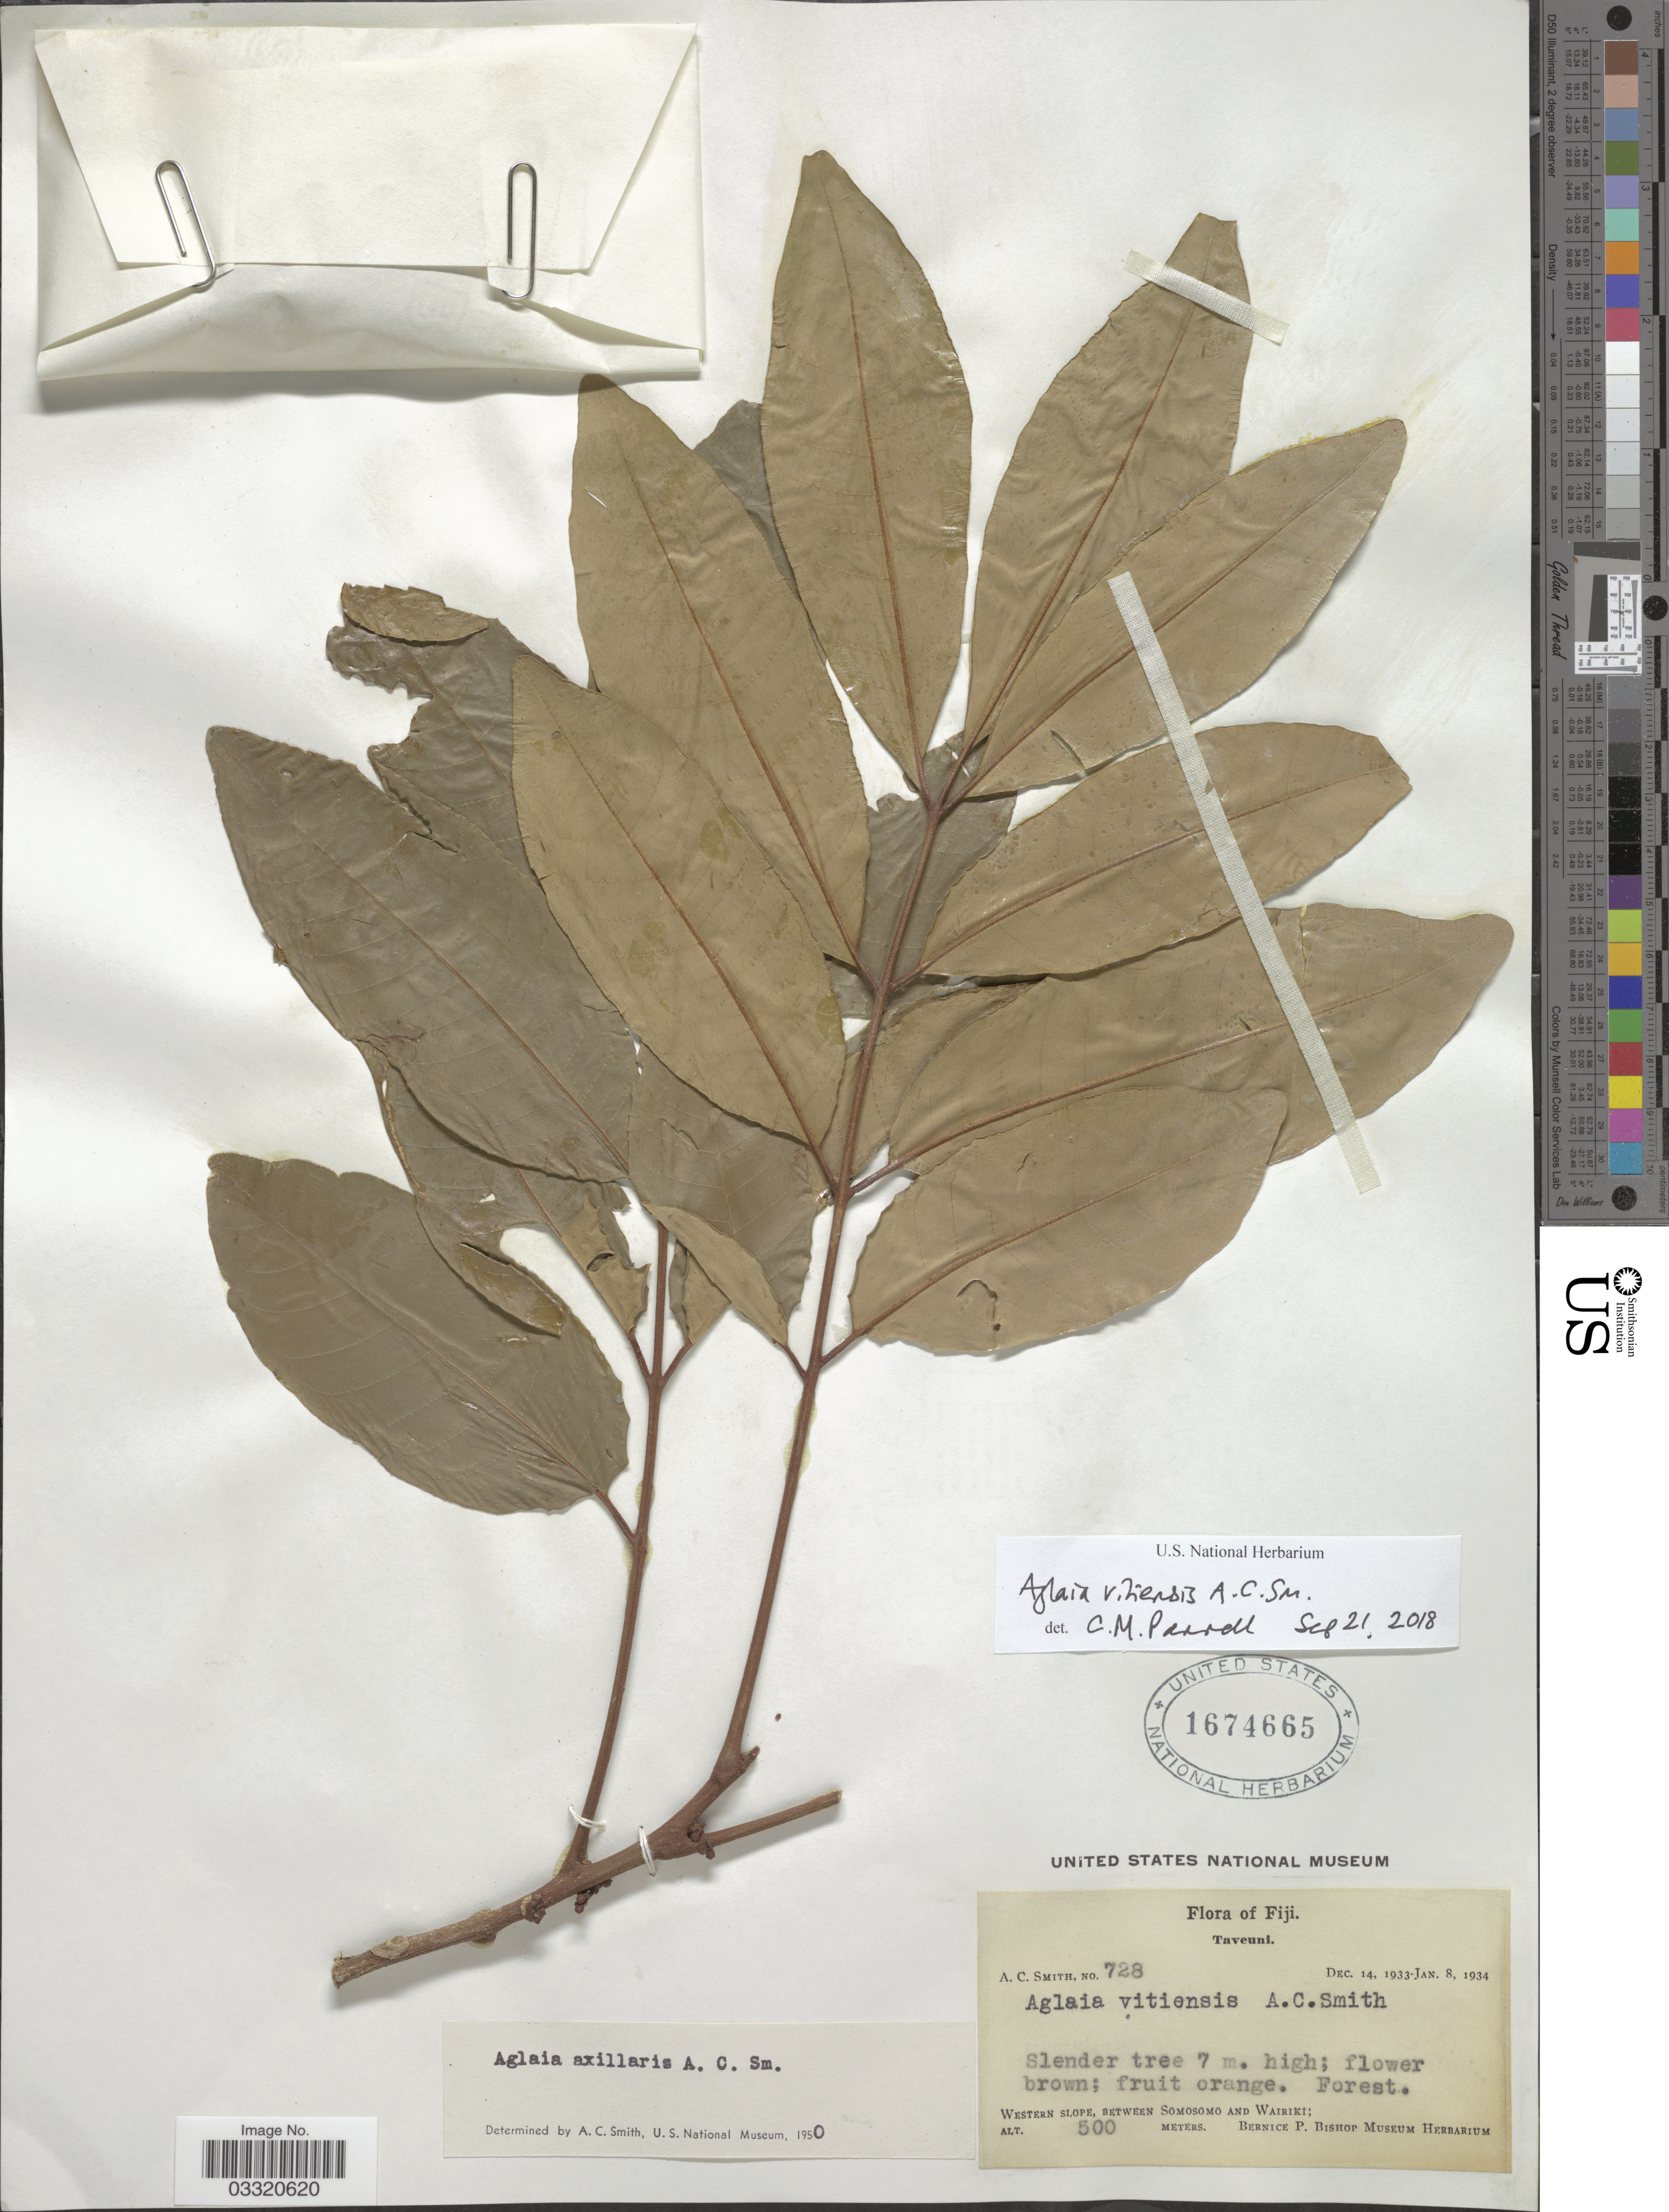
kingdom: Plantae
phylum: Tracheophyta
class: Magnoliopsida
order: Sapindales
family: Meliaceae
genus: Aglaia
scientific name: Aglaia vitiensis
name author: A.C. Sm.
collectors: A. C. Smith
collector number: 728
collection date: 1933-12-14/1934-01-08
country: Fiji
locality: Taveuni. Western slope, between Somosomo and Wairiki.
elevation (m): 500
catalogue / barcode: US 1674665